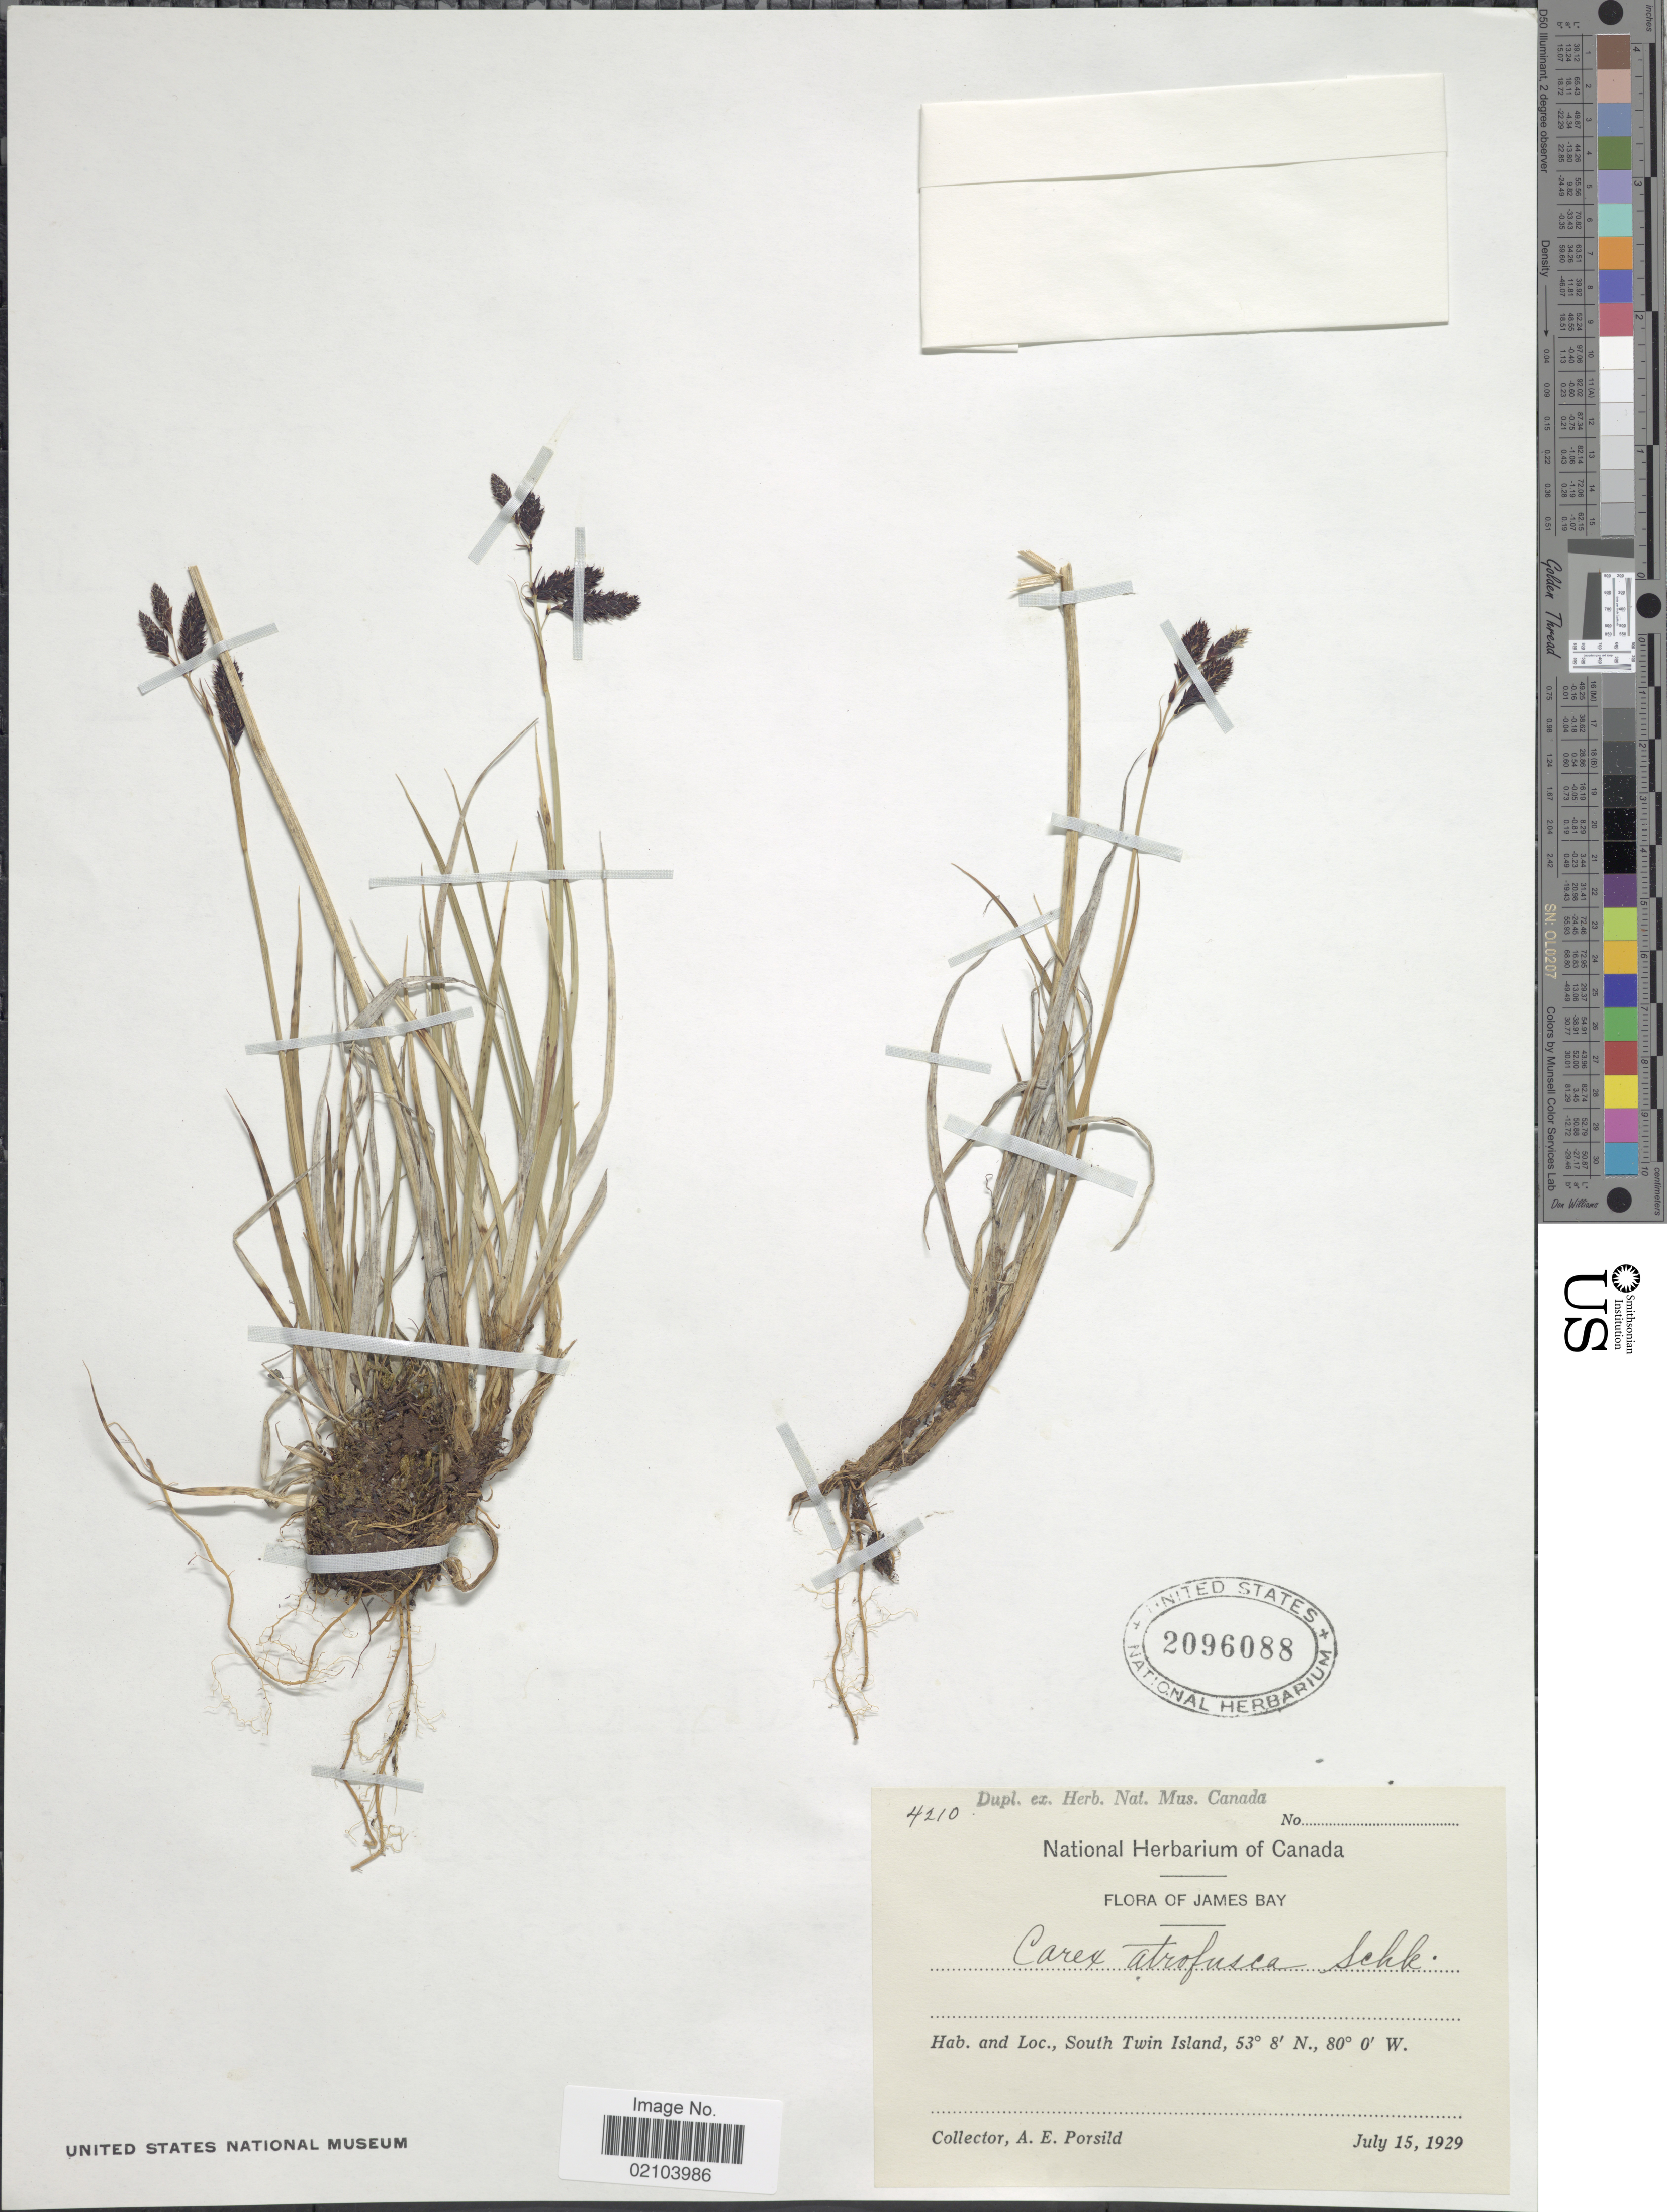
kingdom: Plantae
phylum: Tracheophyta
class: Liliopsida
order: Poales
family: Cyperaceae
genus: Carex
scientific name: Carex atrofusca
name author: Schkuhr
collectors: A. E. Porsild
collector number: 4210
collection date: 1929-07-15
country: Canada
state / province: Nunavut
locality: James Bay. South Twin Island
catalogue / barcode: US 2096088